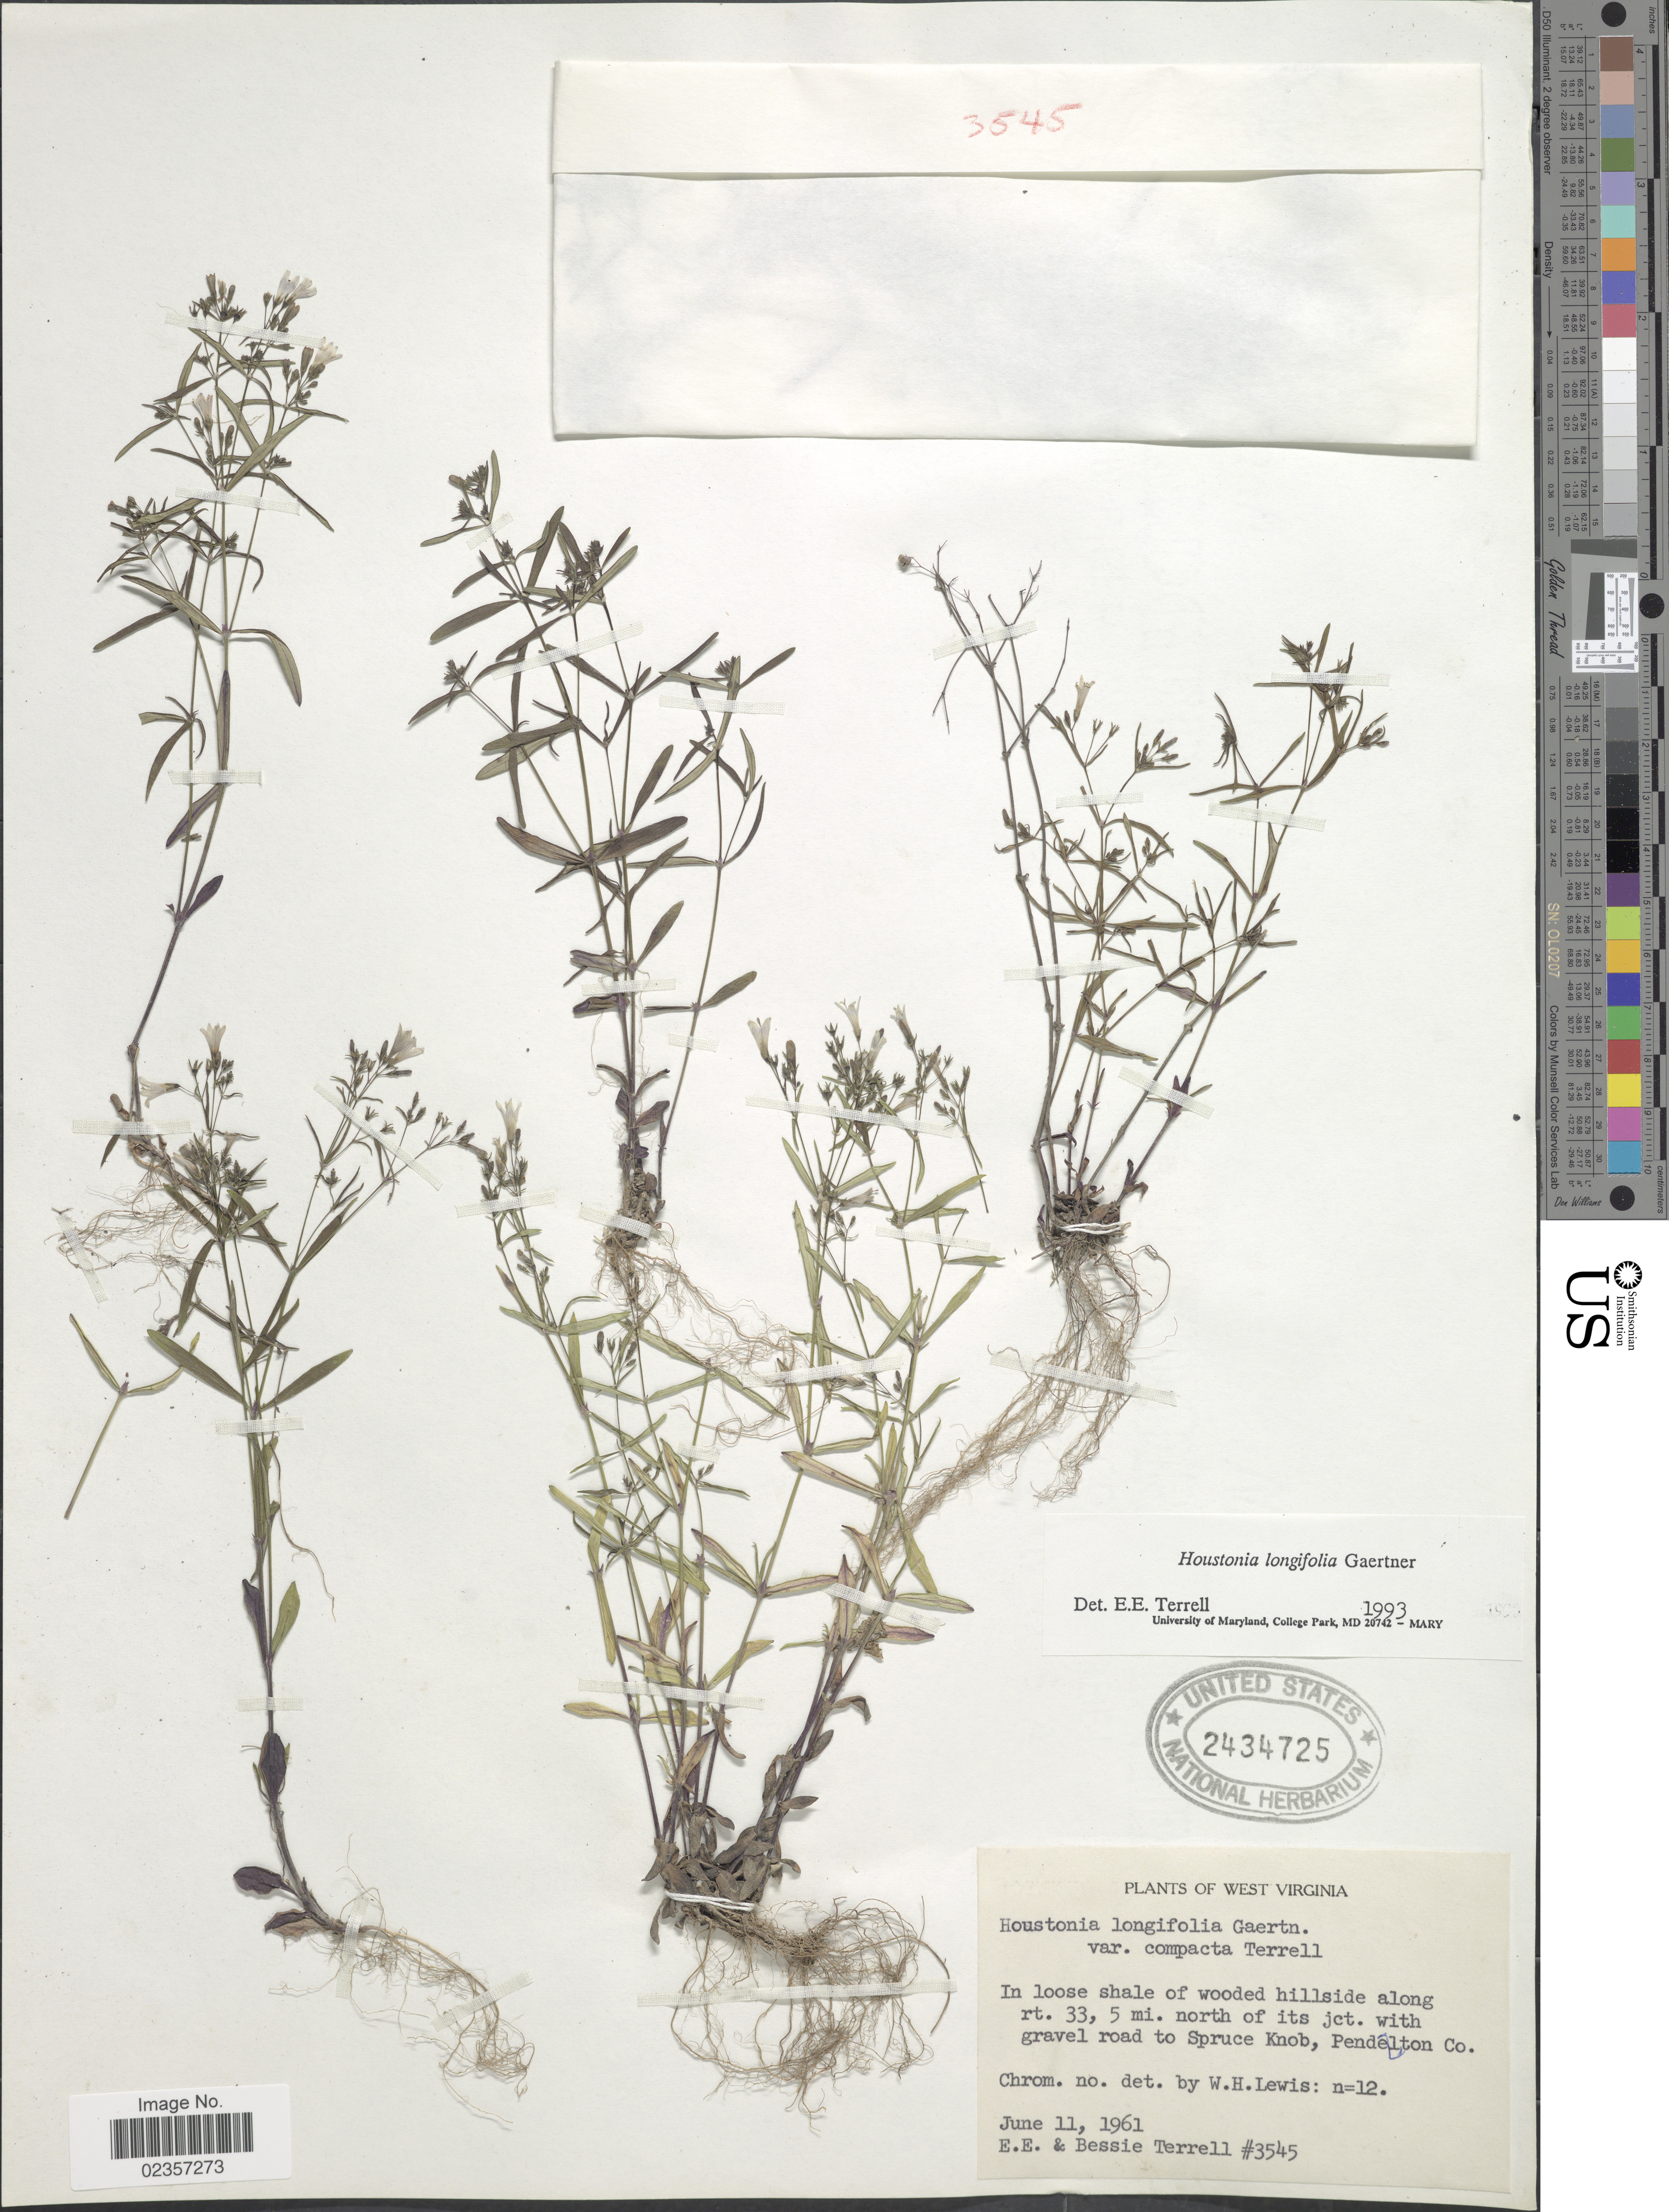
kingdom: Plantae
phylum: Tracheophyta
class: Magnoliopsida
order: Gentianales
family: Rubiaceae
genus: Houstonia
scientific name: Houstonia longifolia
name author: Gaertn.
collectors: E. E. Terrell & B. Terrell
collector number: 3545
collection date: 1961-06-11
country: United States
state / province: West Virginia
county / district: Pendleton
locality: In loose shale of wooded hillside along rt. 33, 5 mi. north of its jct. with gravel road to Spruce Knob, Pendelton Co.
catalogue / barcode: US 2434725